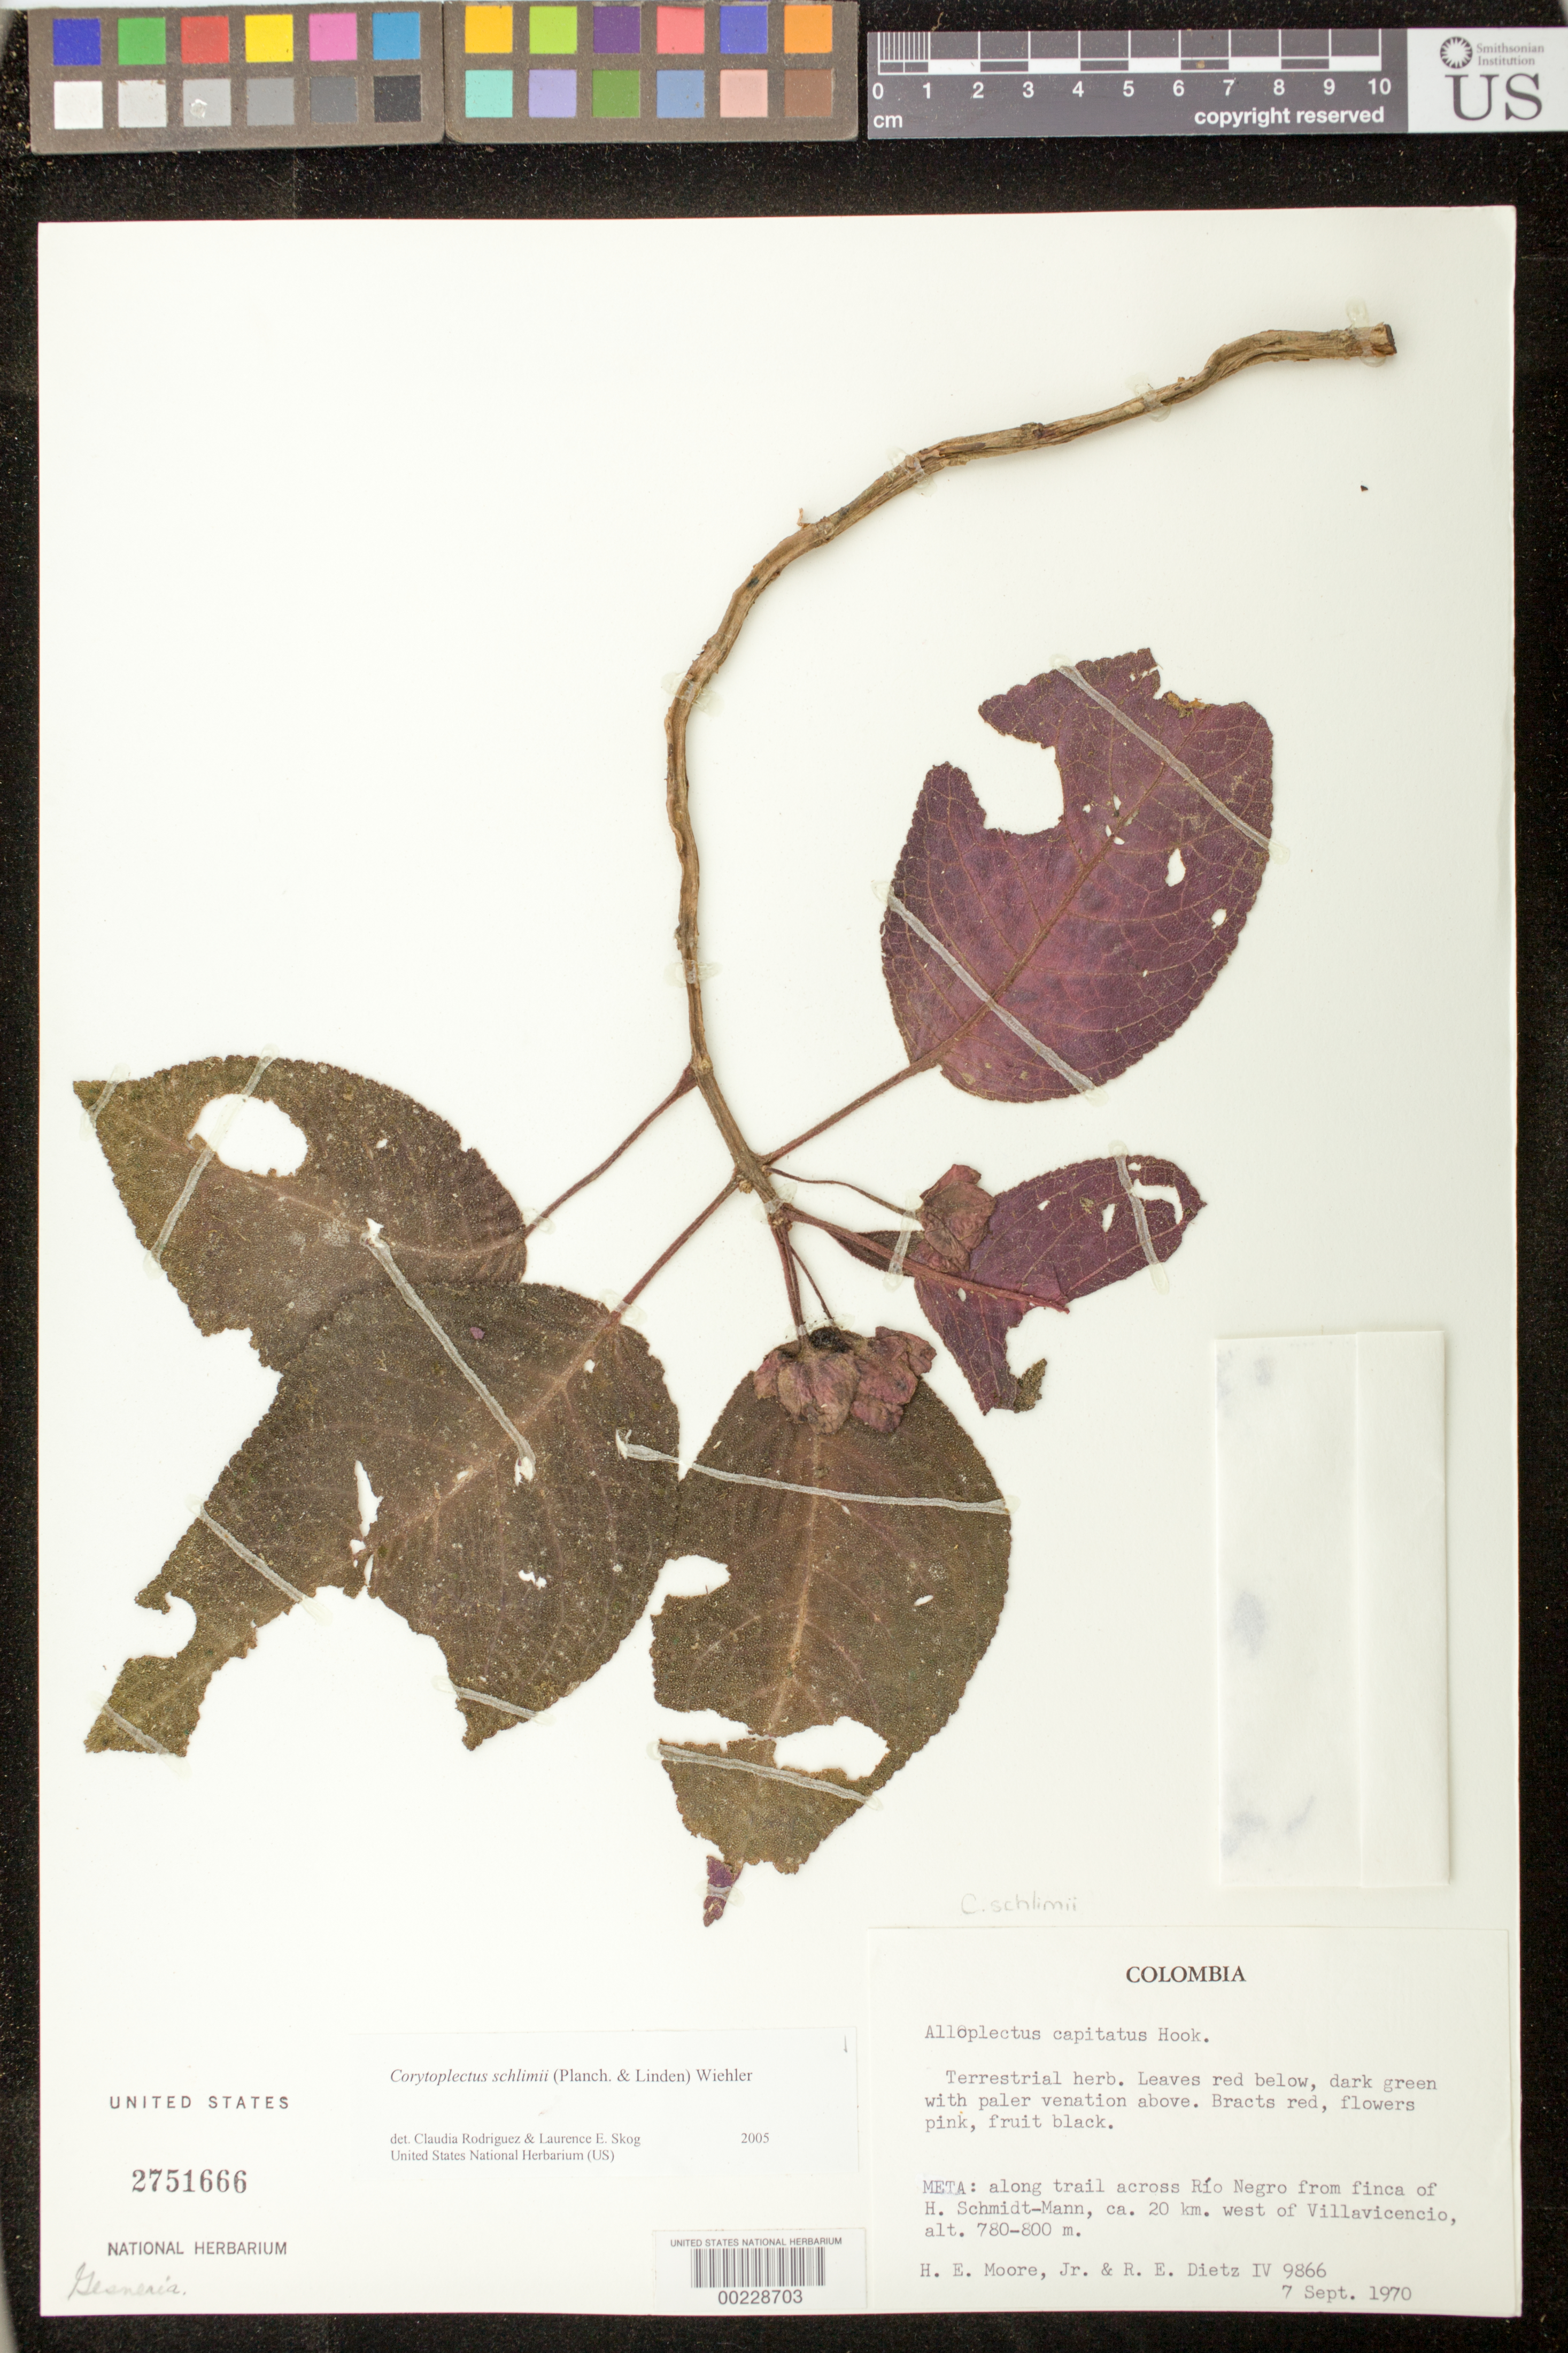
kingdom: Plantae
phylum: Tracheophyta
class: Magnoliopsida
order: Lamiales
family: Gesneriaceae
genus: Corytoplectus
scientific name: Corytoplectus schlimii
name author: (Planch. & Linden) Wiehler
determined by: Rodríguez-Flores, C. I.; Skog, L. E.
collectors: H. E. Moore & R. Dietz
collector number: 9866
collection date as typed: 07 Sep 1970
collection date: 1970-09-07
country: Colombia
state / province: Meta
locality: Along trail across Río Negro from finca of H. Schmidt-Mann, ca. 20 km W of Villavicencio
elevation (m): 780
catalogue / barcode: US 2751666